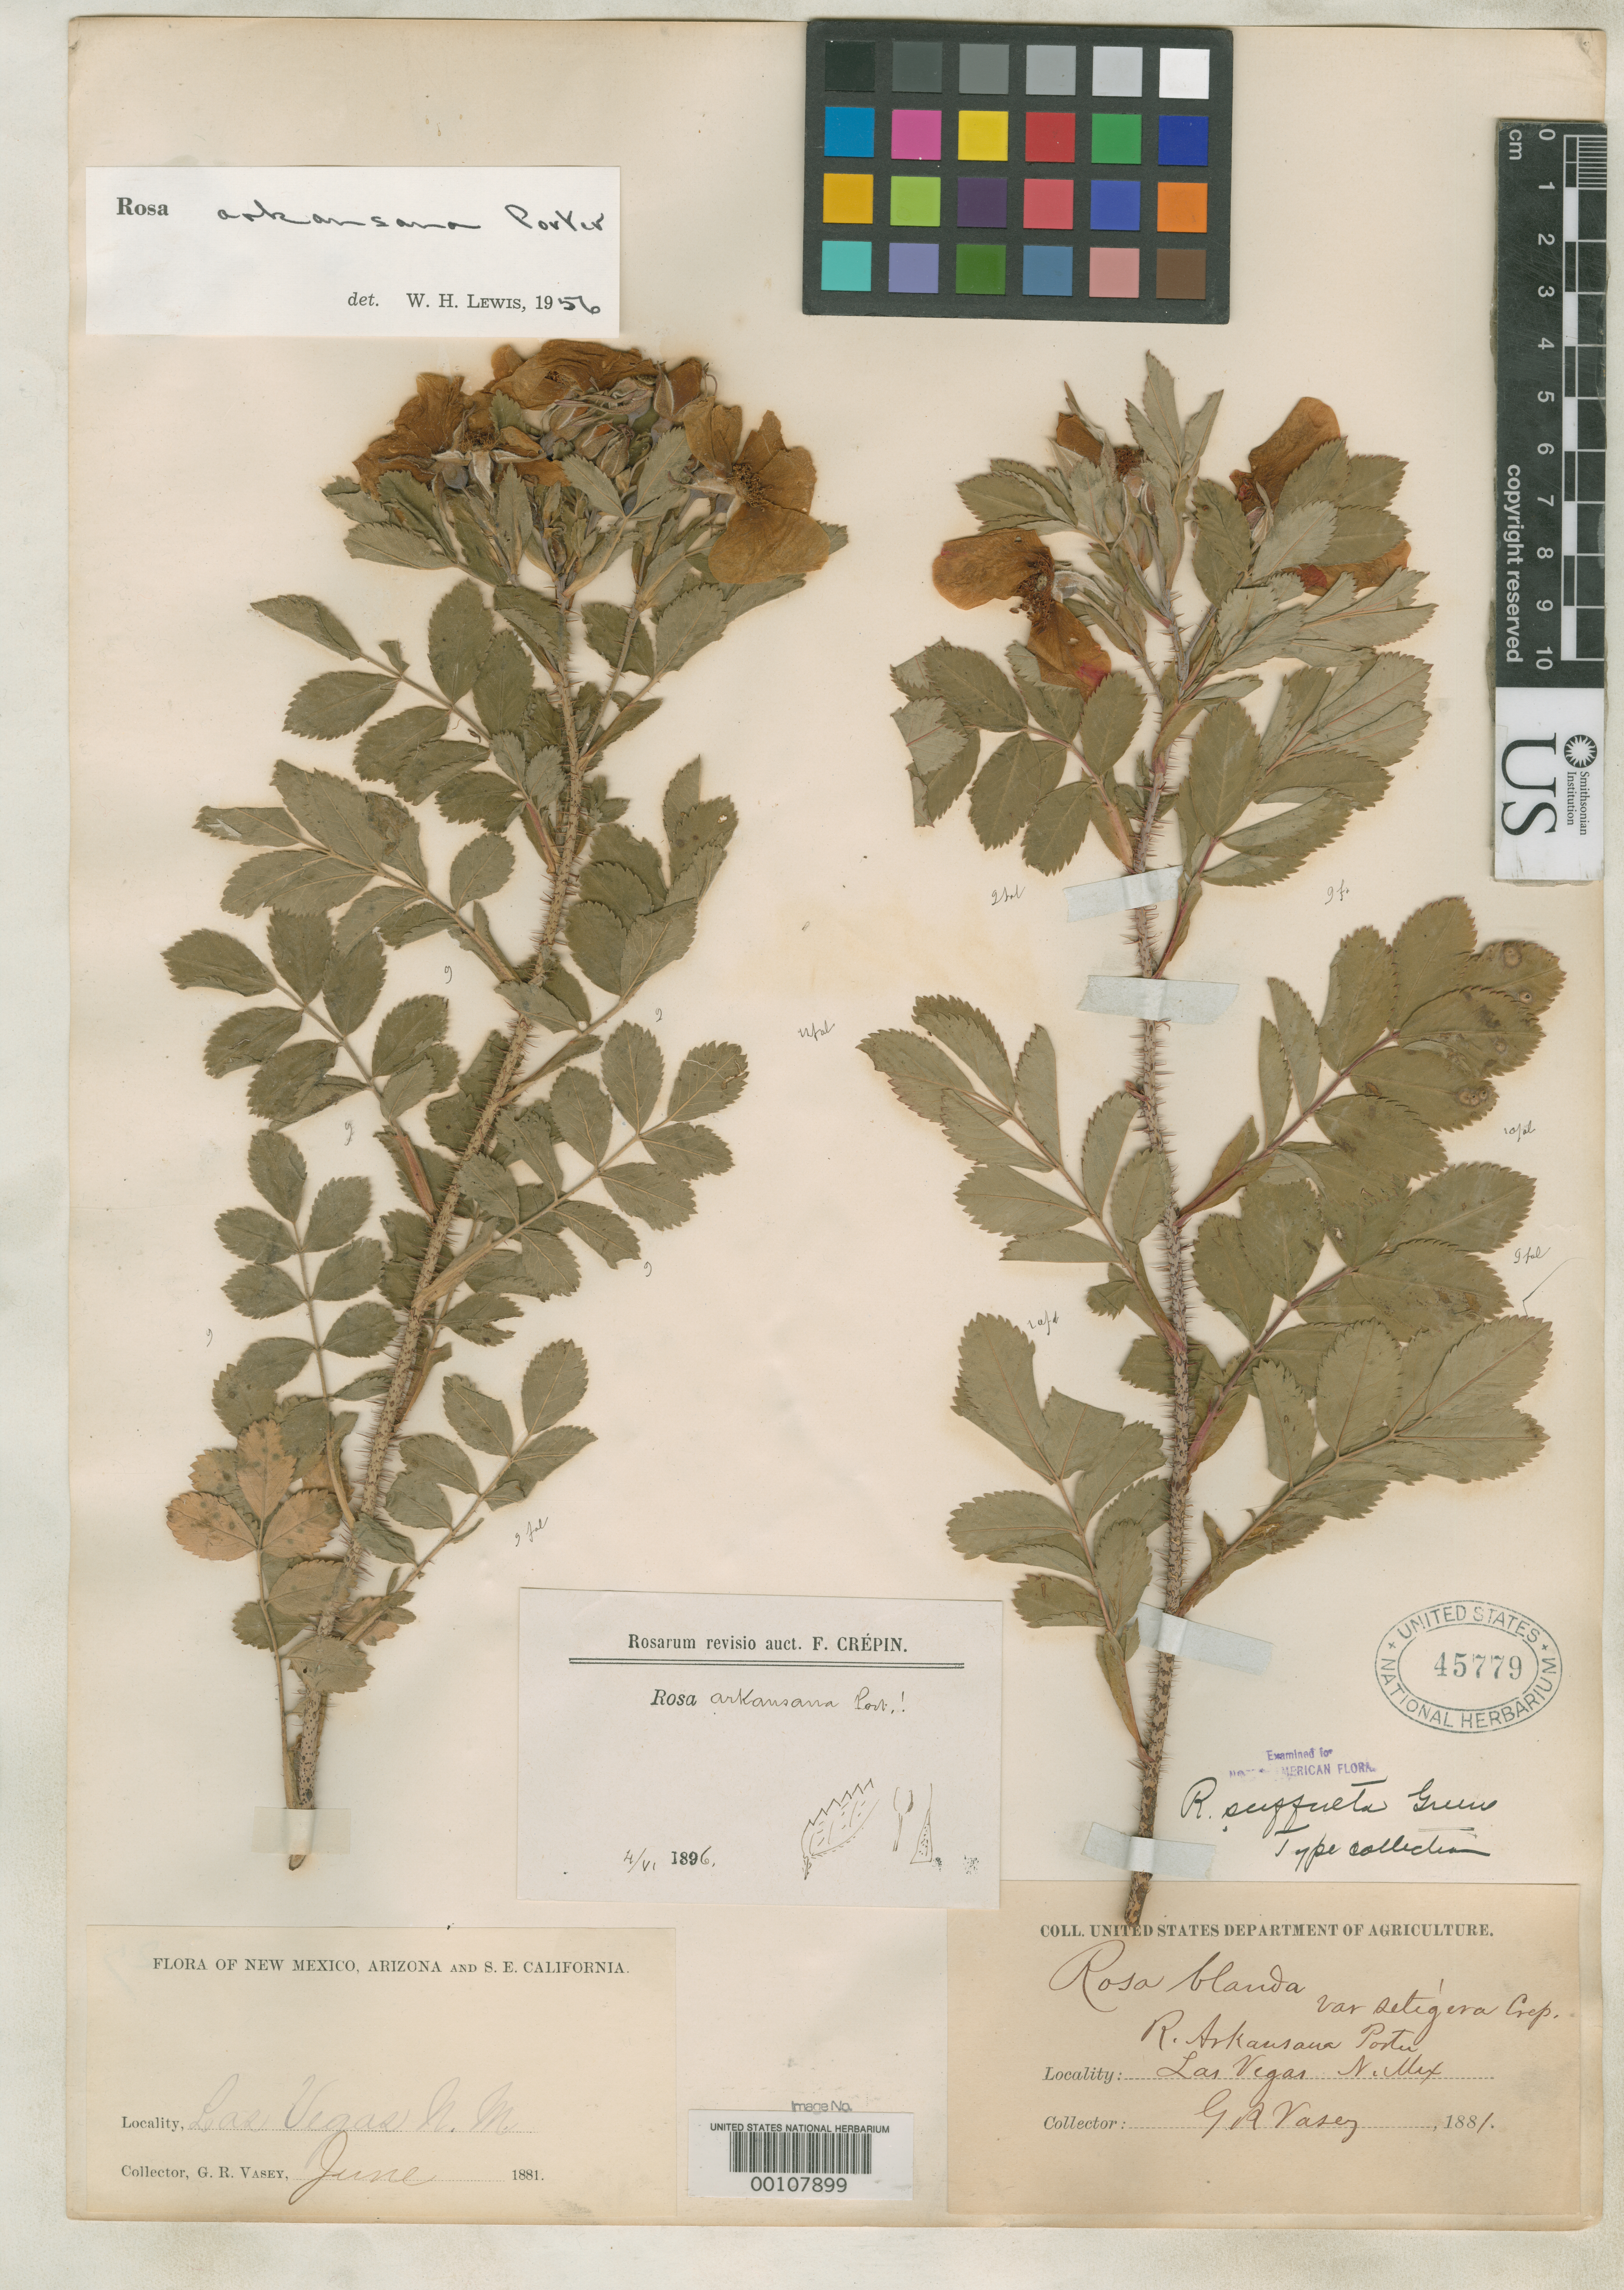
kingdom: Plantae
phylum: Tracheophyta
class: Magnoliopsida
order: Rosales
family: Rosaceae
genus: Rosa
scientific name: Rosa suffulta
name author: Greene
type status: Type Collection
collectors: G. R. Vasey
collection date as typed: Jun 1881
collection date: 1881-06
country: United States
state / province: New Mexico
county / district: San Miguel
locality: Rio Grande at Las Vegas.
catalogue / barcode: US 45779